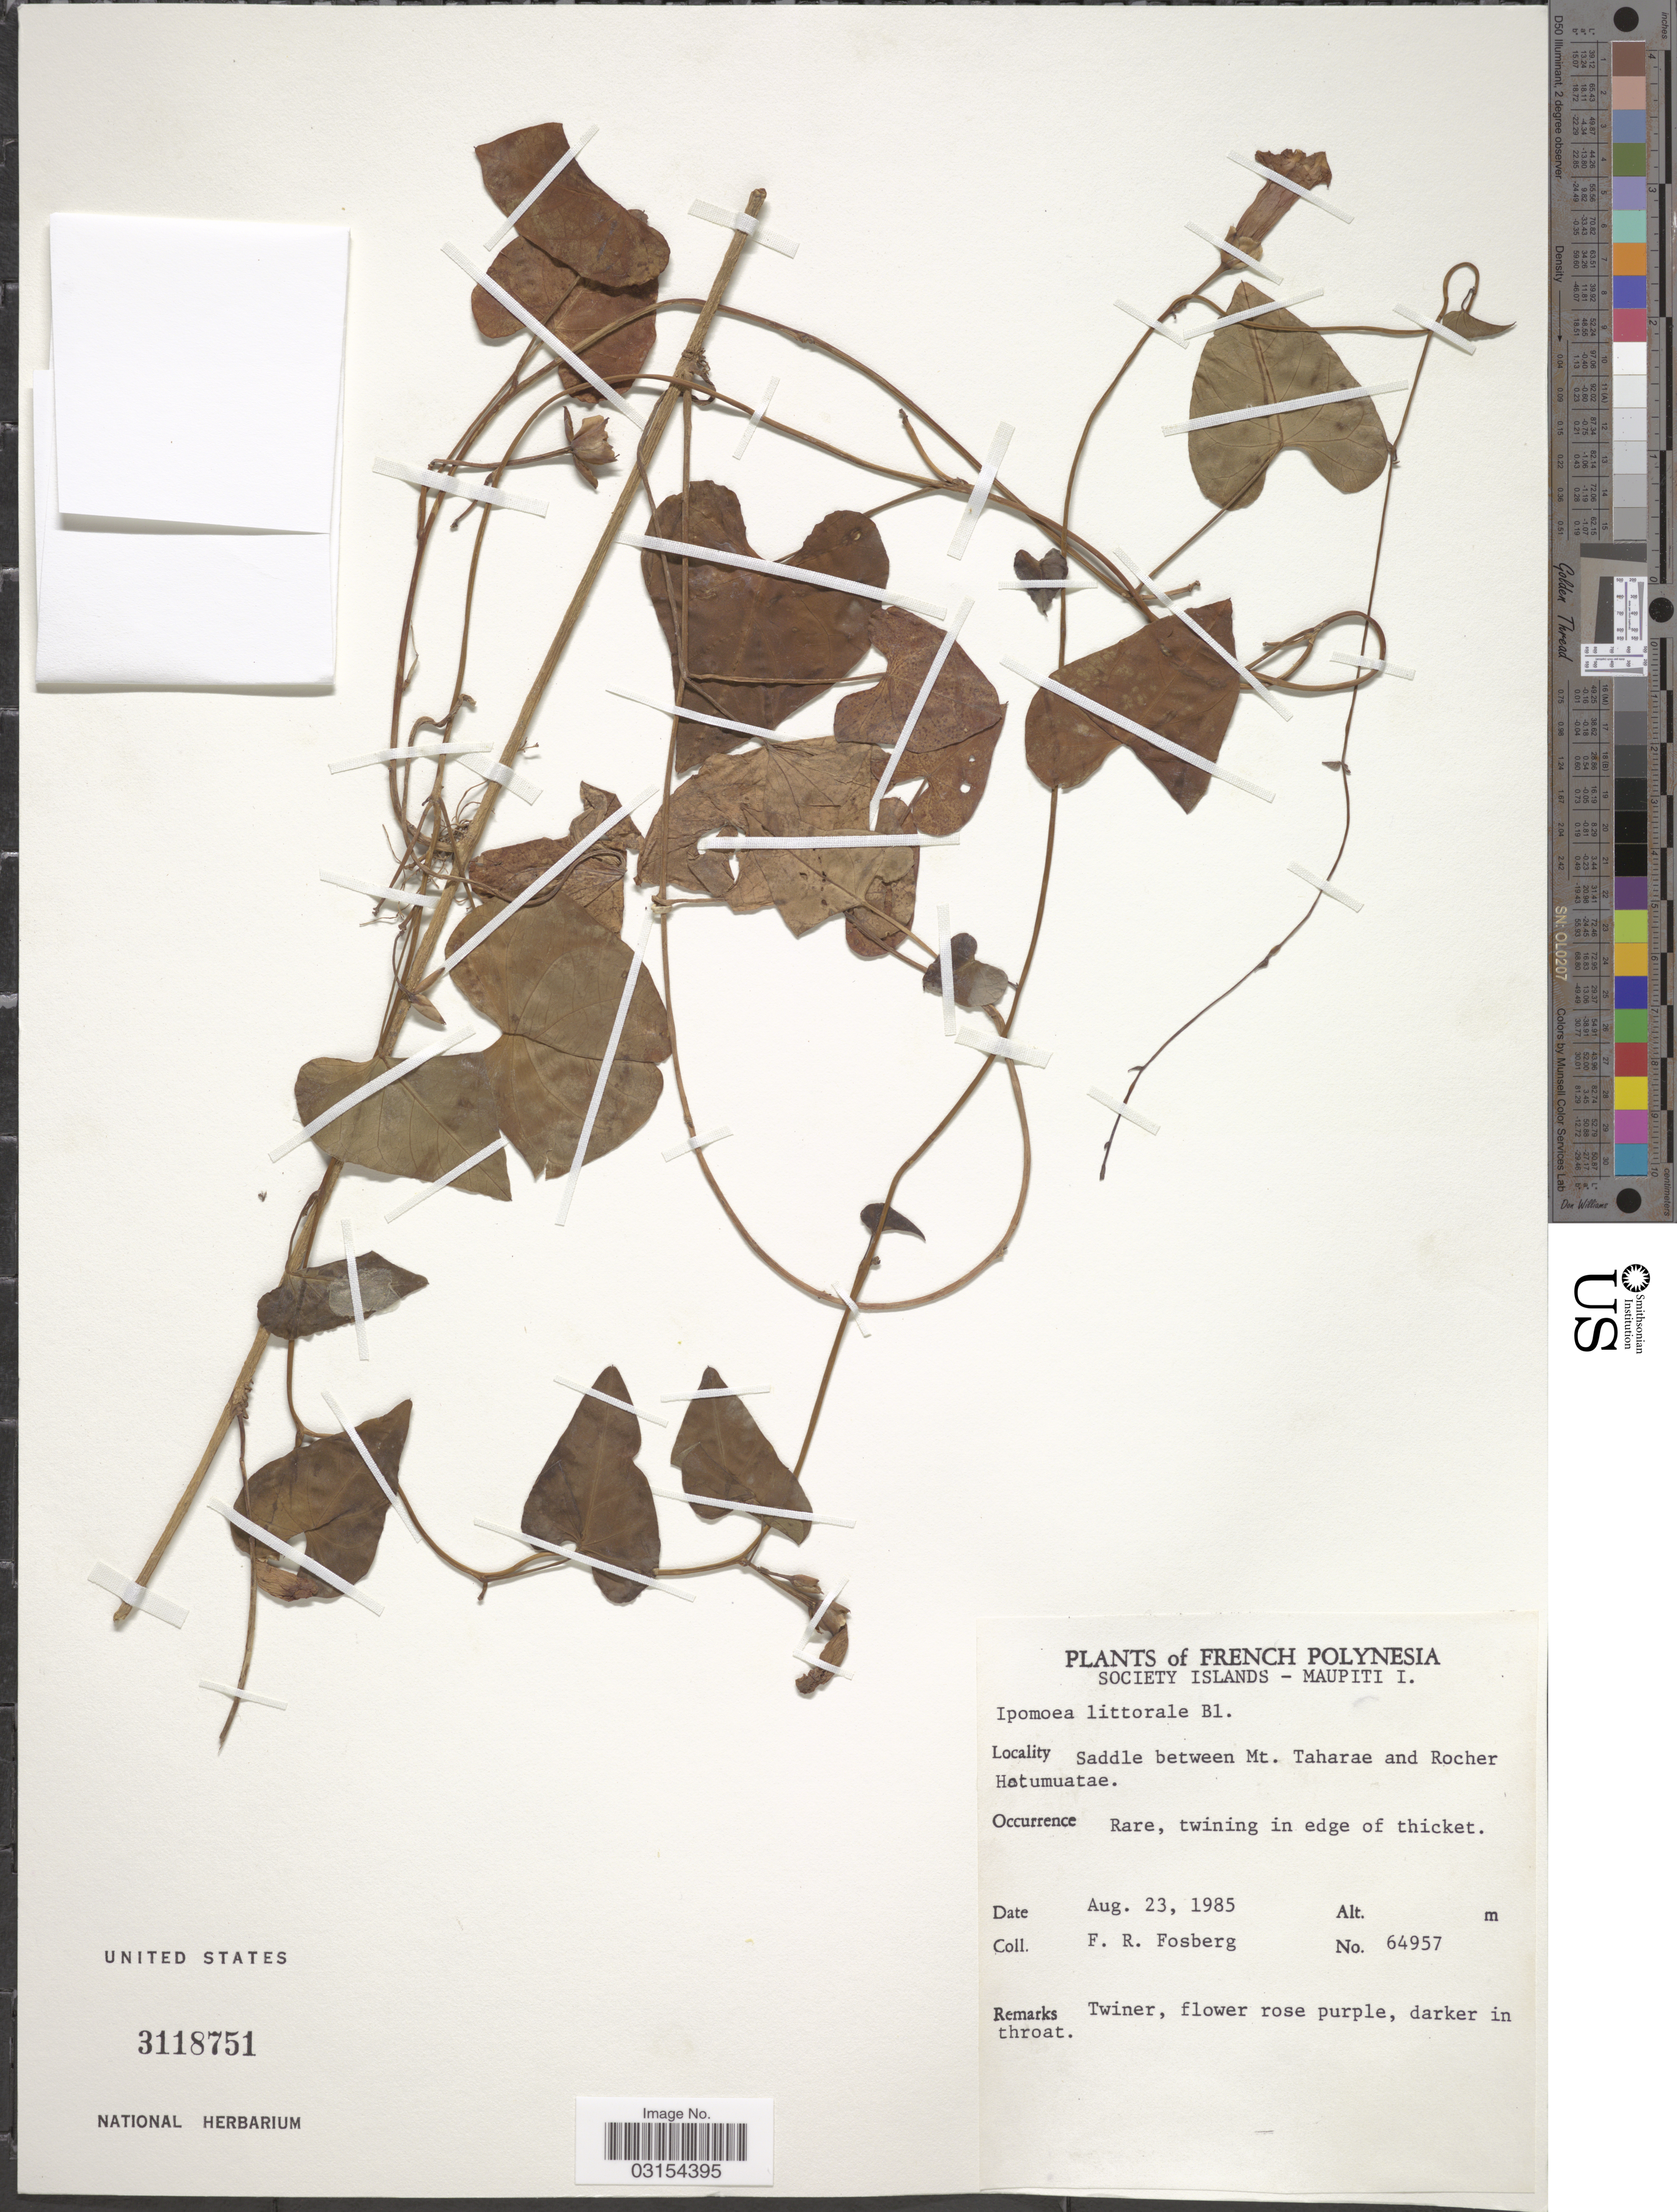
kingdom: Plantae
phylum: Tracheophyta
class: Magnoliopsida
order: Solanales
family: Convolvulaceae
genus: Ipomoea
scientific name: Ipomoea littoralis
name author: Blume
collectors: F. R. Fosberg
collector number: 64957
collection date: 1985-08-23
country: French Polynesia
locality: Society Islands - Maupiti I. Saddle between Mt. Tahatae and Rocher Hotumuatae.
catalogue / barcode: US 3118751